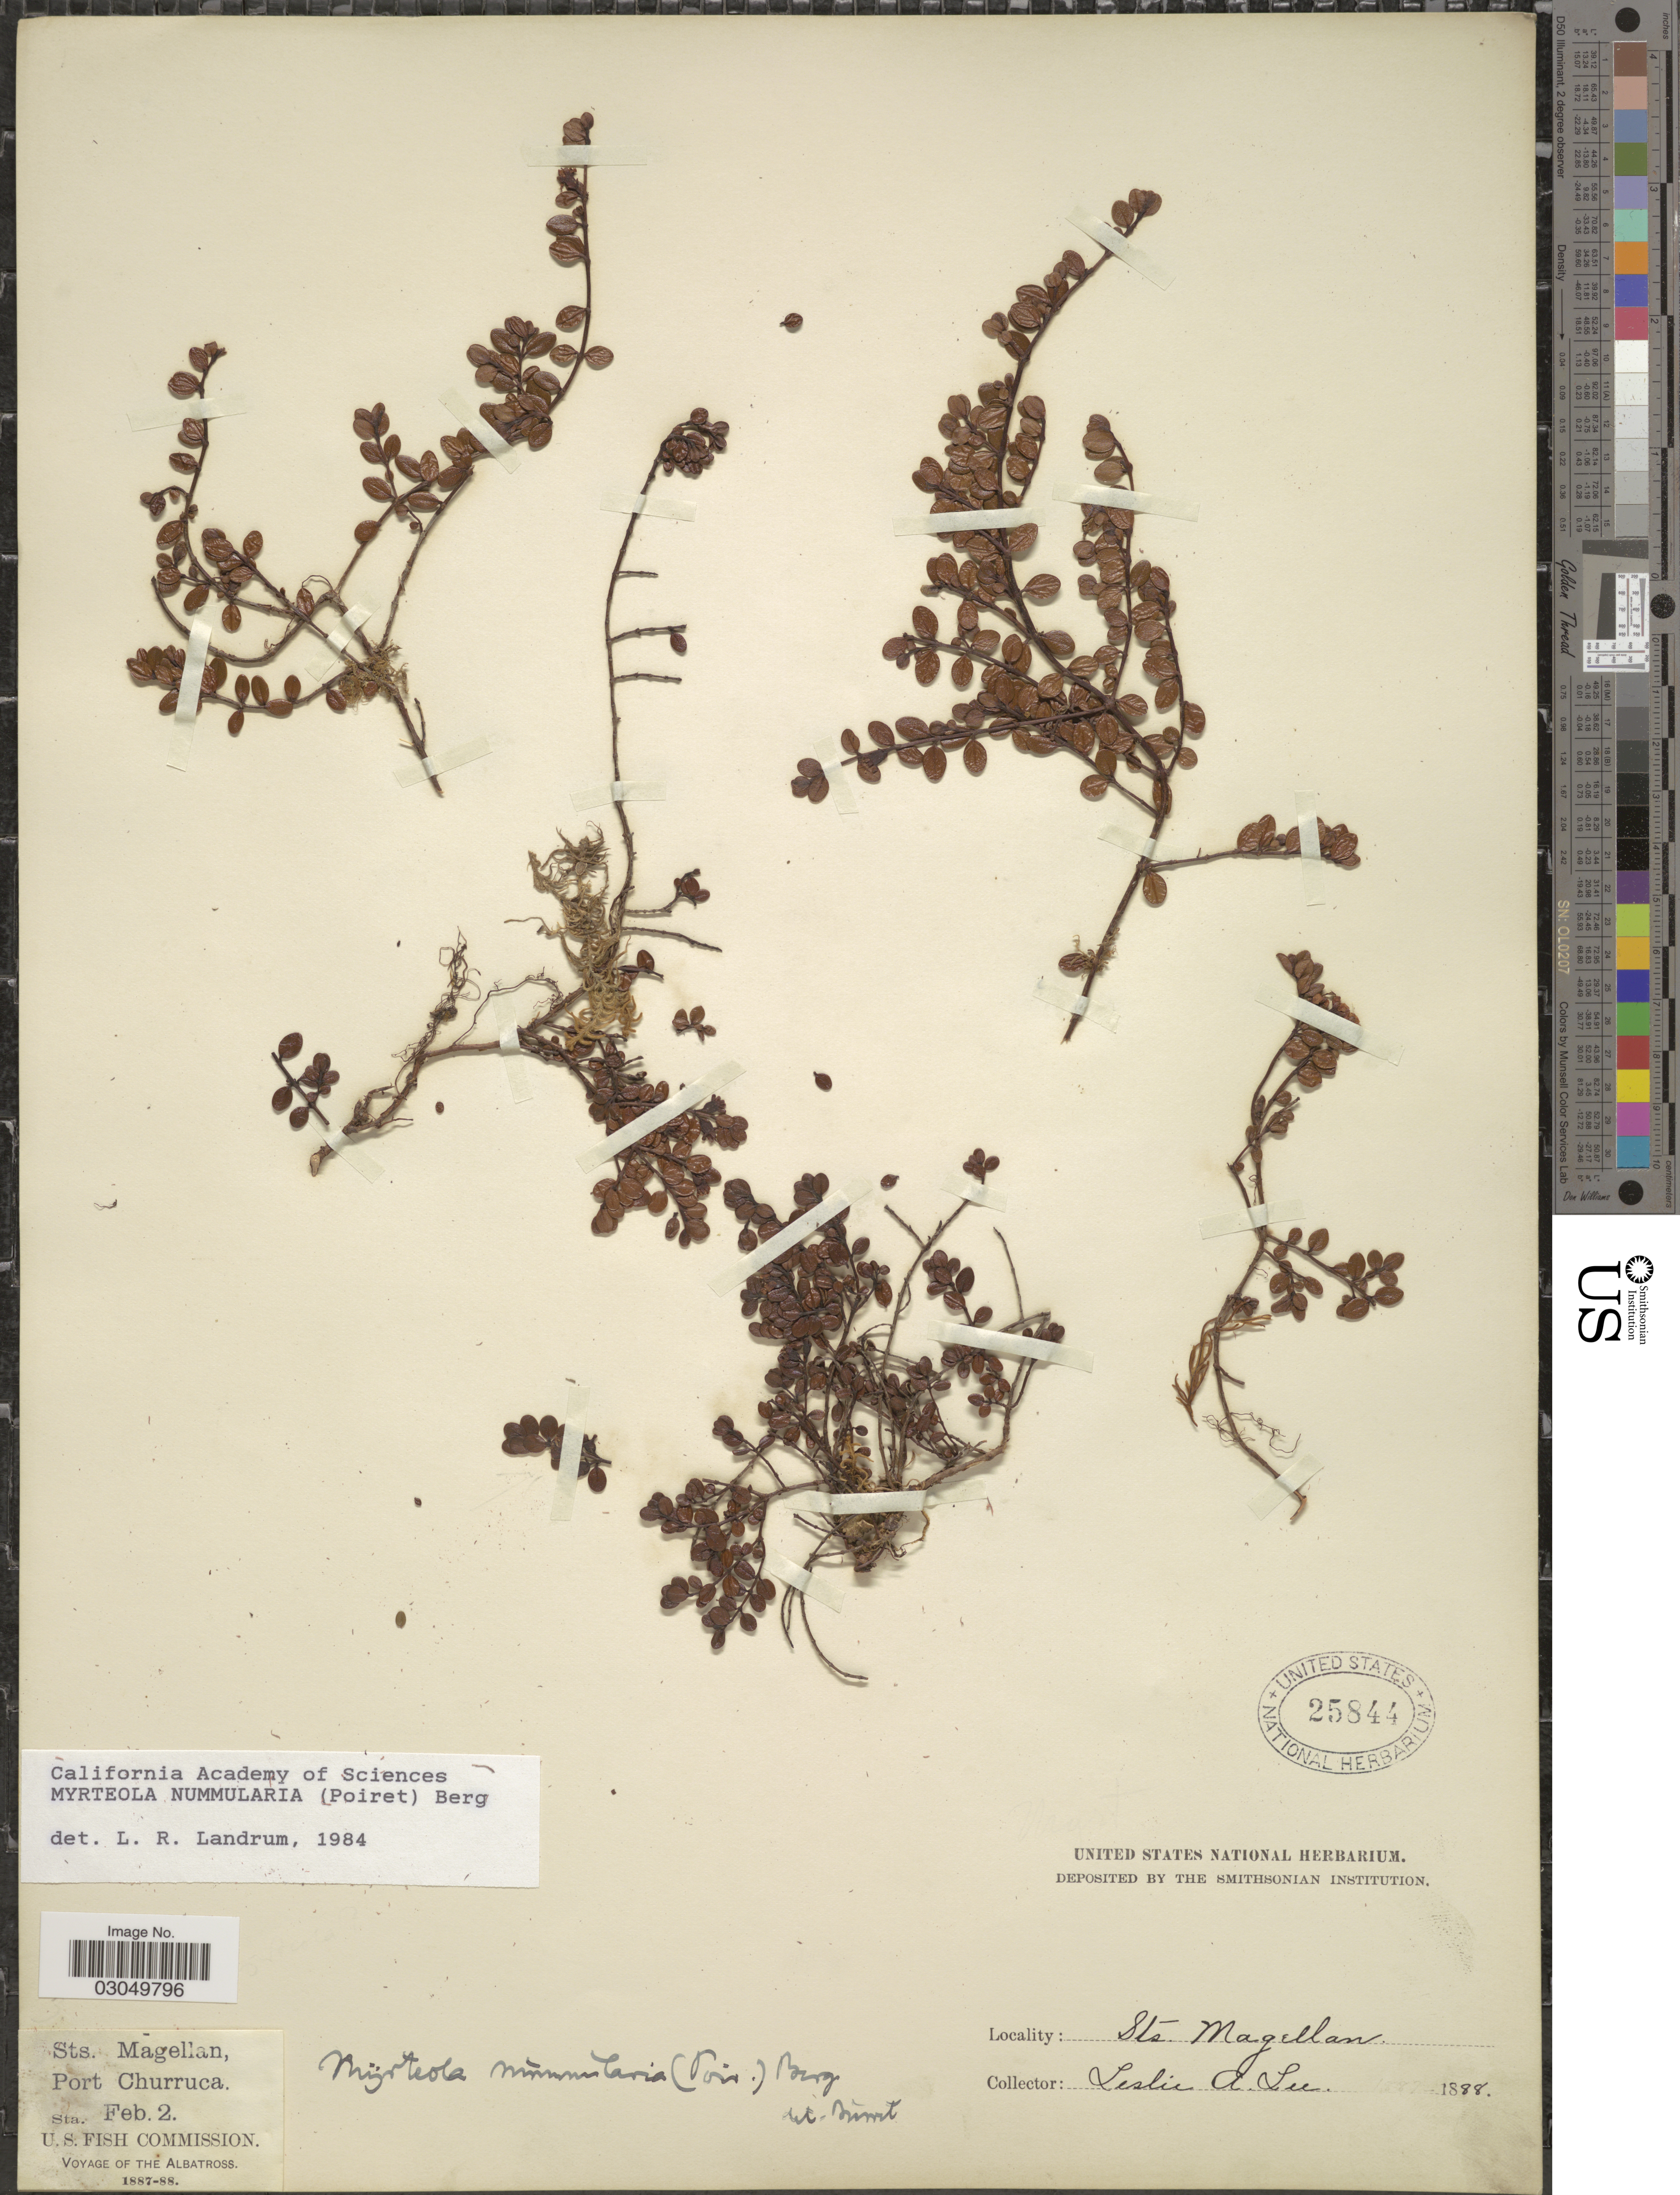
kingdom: Plantae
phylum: Tracheophyta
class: Magnoliopsida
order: Myrtales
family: Myrtaceae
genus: Myrteola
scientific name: Myrteola nummularia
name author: (Lam.) O. Berg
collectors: L. Lee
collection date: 1888-02-02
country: Chile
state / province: Magallanes y de la Antártica Chilena (XII)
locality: Sts. Magellan, Port Churruca.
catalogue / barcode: US 25844